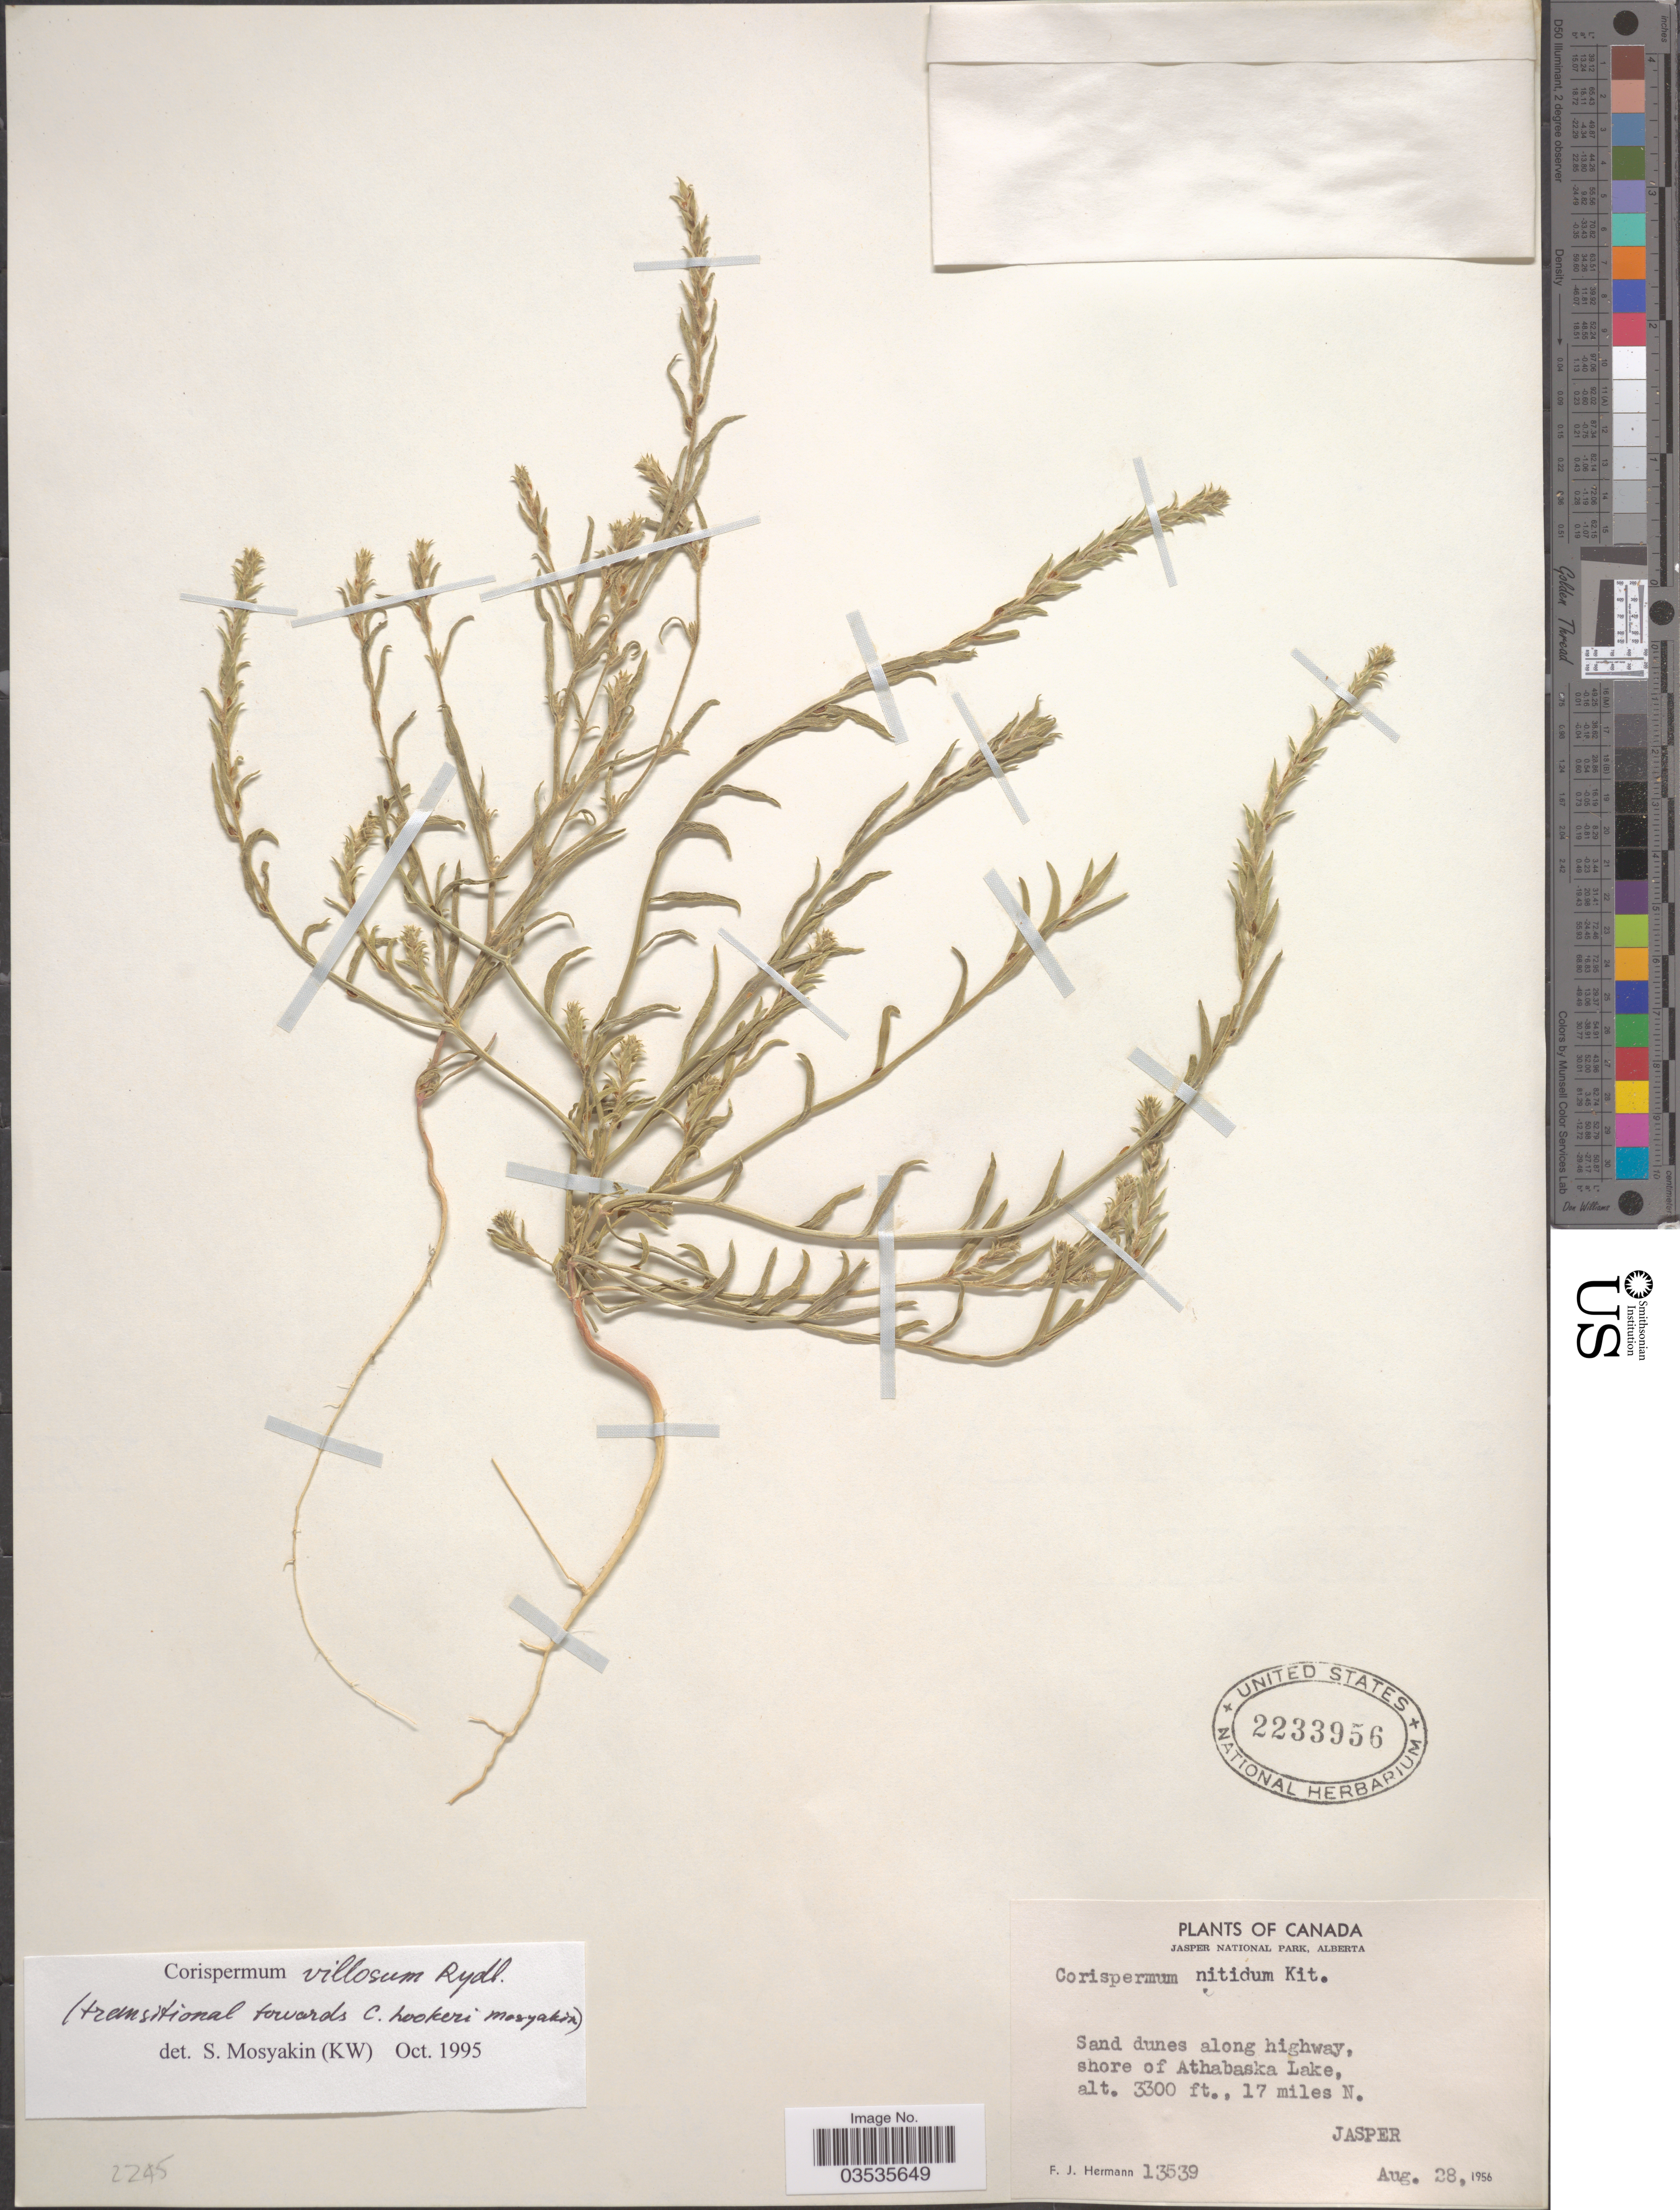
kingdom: Plantae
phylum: Tracheophyta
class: Magnoliopsida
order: Caryophyllales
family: Amaranthaceae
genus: Corispermum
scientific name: Corispermum villosum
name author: Rydb.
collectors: F. J. Hermann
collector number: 13539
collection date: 1956-08-28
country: Canada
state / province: Alberta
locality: Jasper National Park. Along highway, shore of Athabaska Laek, 17 miles N. Jasper.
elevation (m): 1006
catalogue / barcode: US 2233956